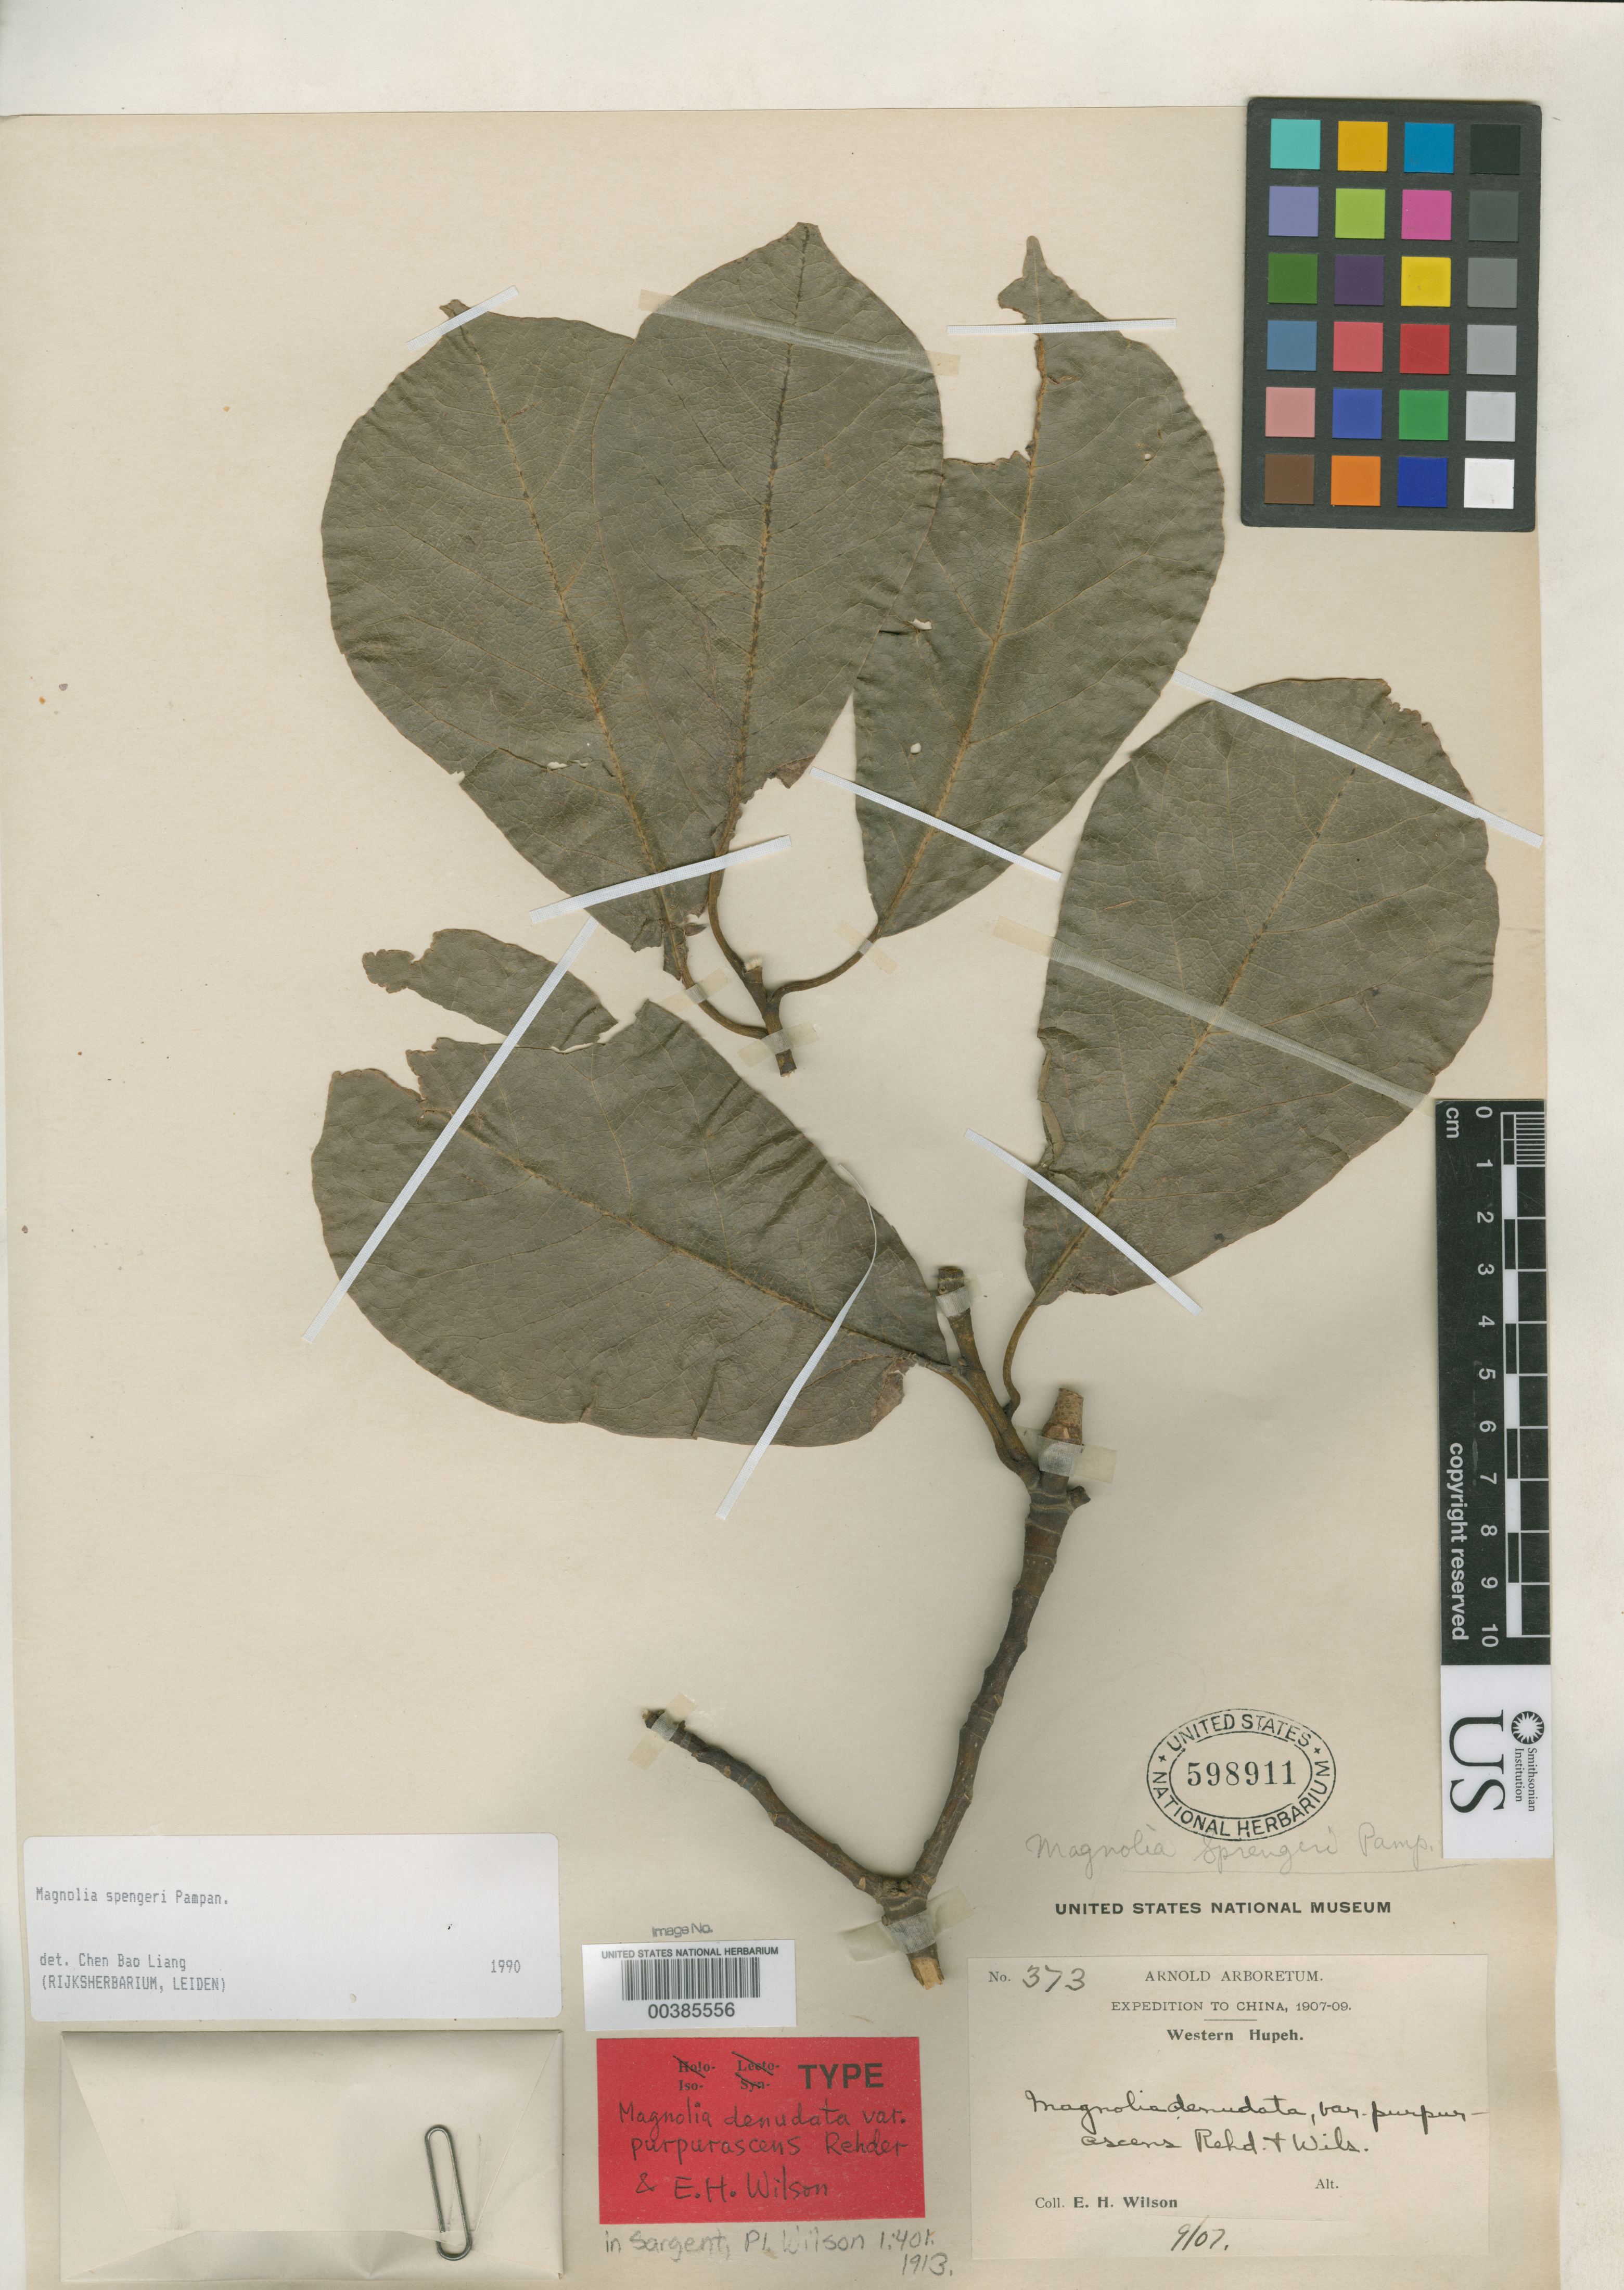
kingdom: Plantae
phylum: Tracheophyta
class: Magnoliopsida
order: Magnoliales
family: Magnoliaceae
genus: Magnolia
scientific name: Magnolia denudata var. purpurascens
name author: Rehder & E.H. Wilson in Sarg.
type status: Isotype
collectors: E. H. Wilson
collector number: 373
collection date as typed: Sep 1907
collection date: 1907-09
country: China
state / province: Hubei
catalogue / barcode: US 598911